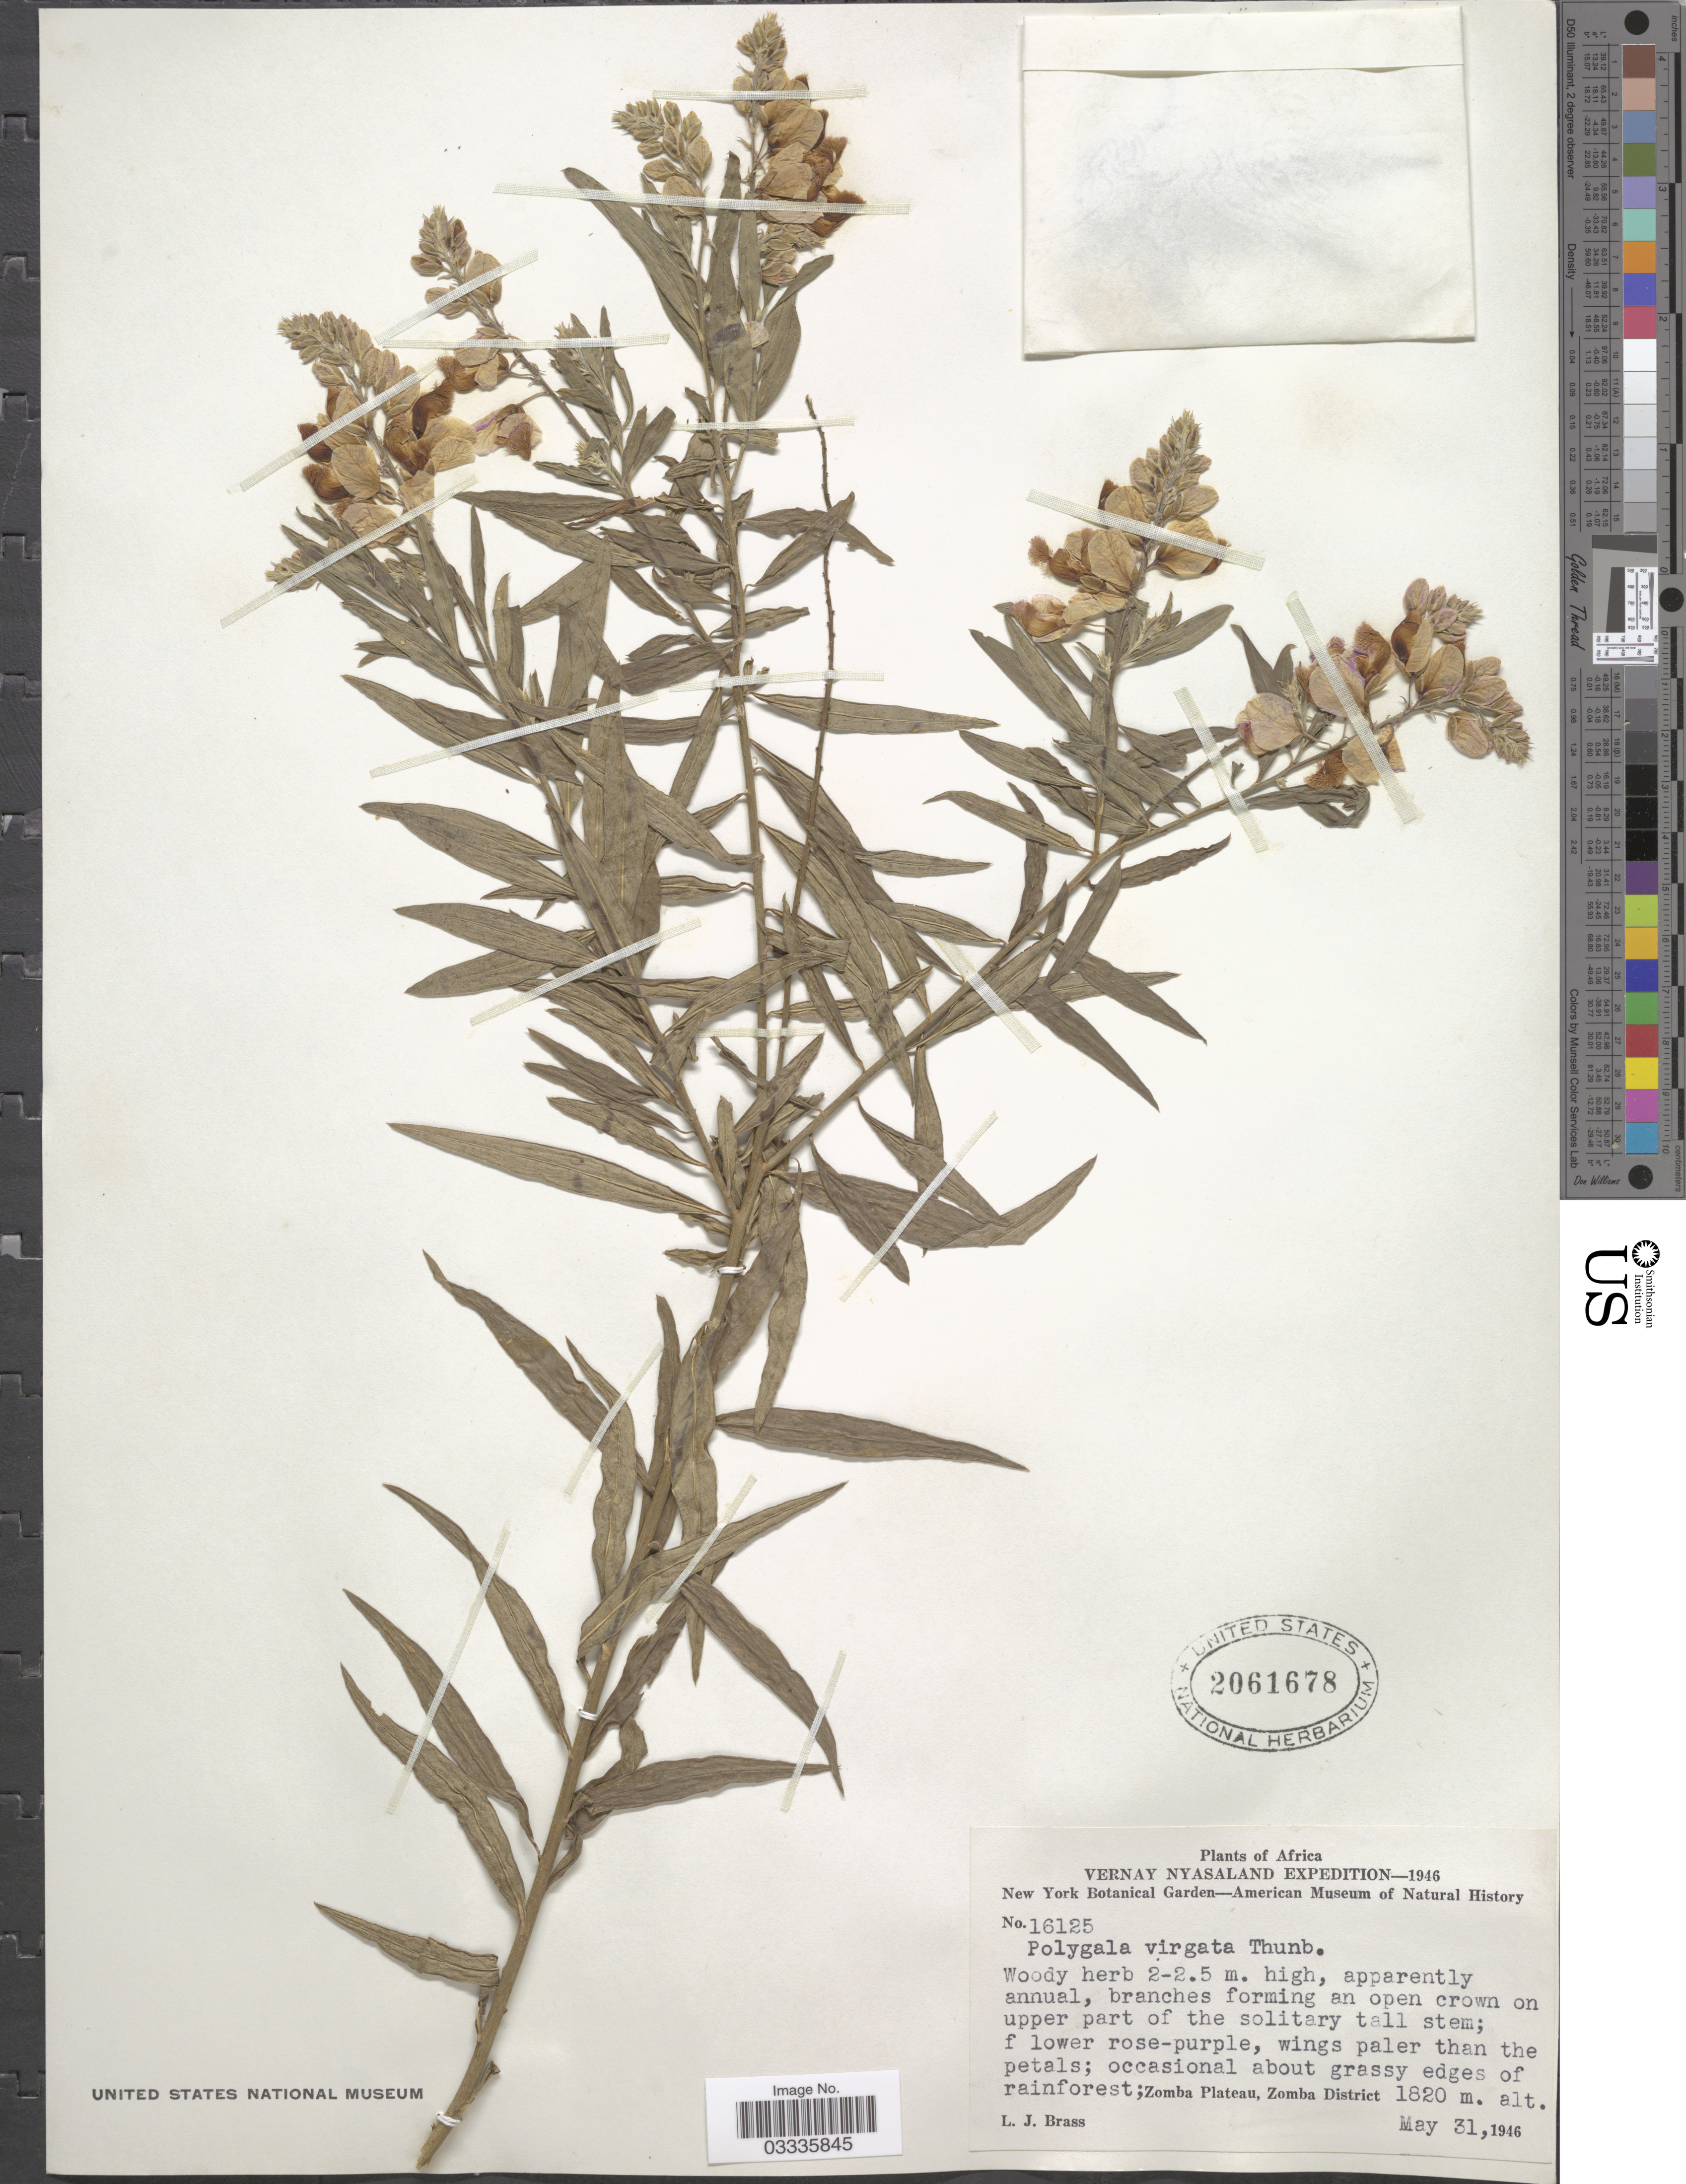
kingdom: Plantae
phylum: Tracheophyta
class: Magnoliopsida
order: Fabales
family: Polygalaceae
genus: Polygala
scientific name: Polygala virgata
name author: Thunb.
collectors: L. J. Brass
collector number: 16125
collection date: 1946-05-31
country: Malawi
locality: Vernay Nyasaland. Zomba Plateau, Zomba District.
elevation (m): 1820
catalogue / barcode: US 2061678